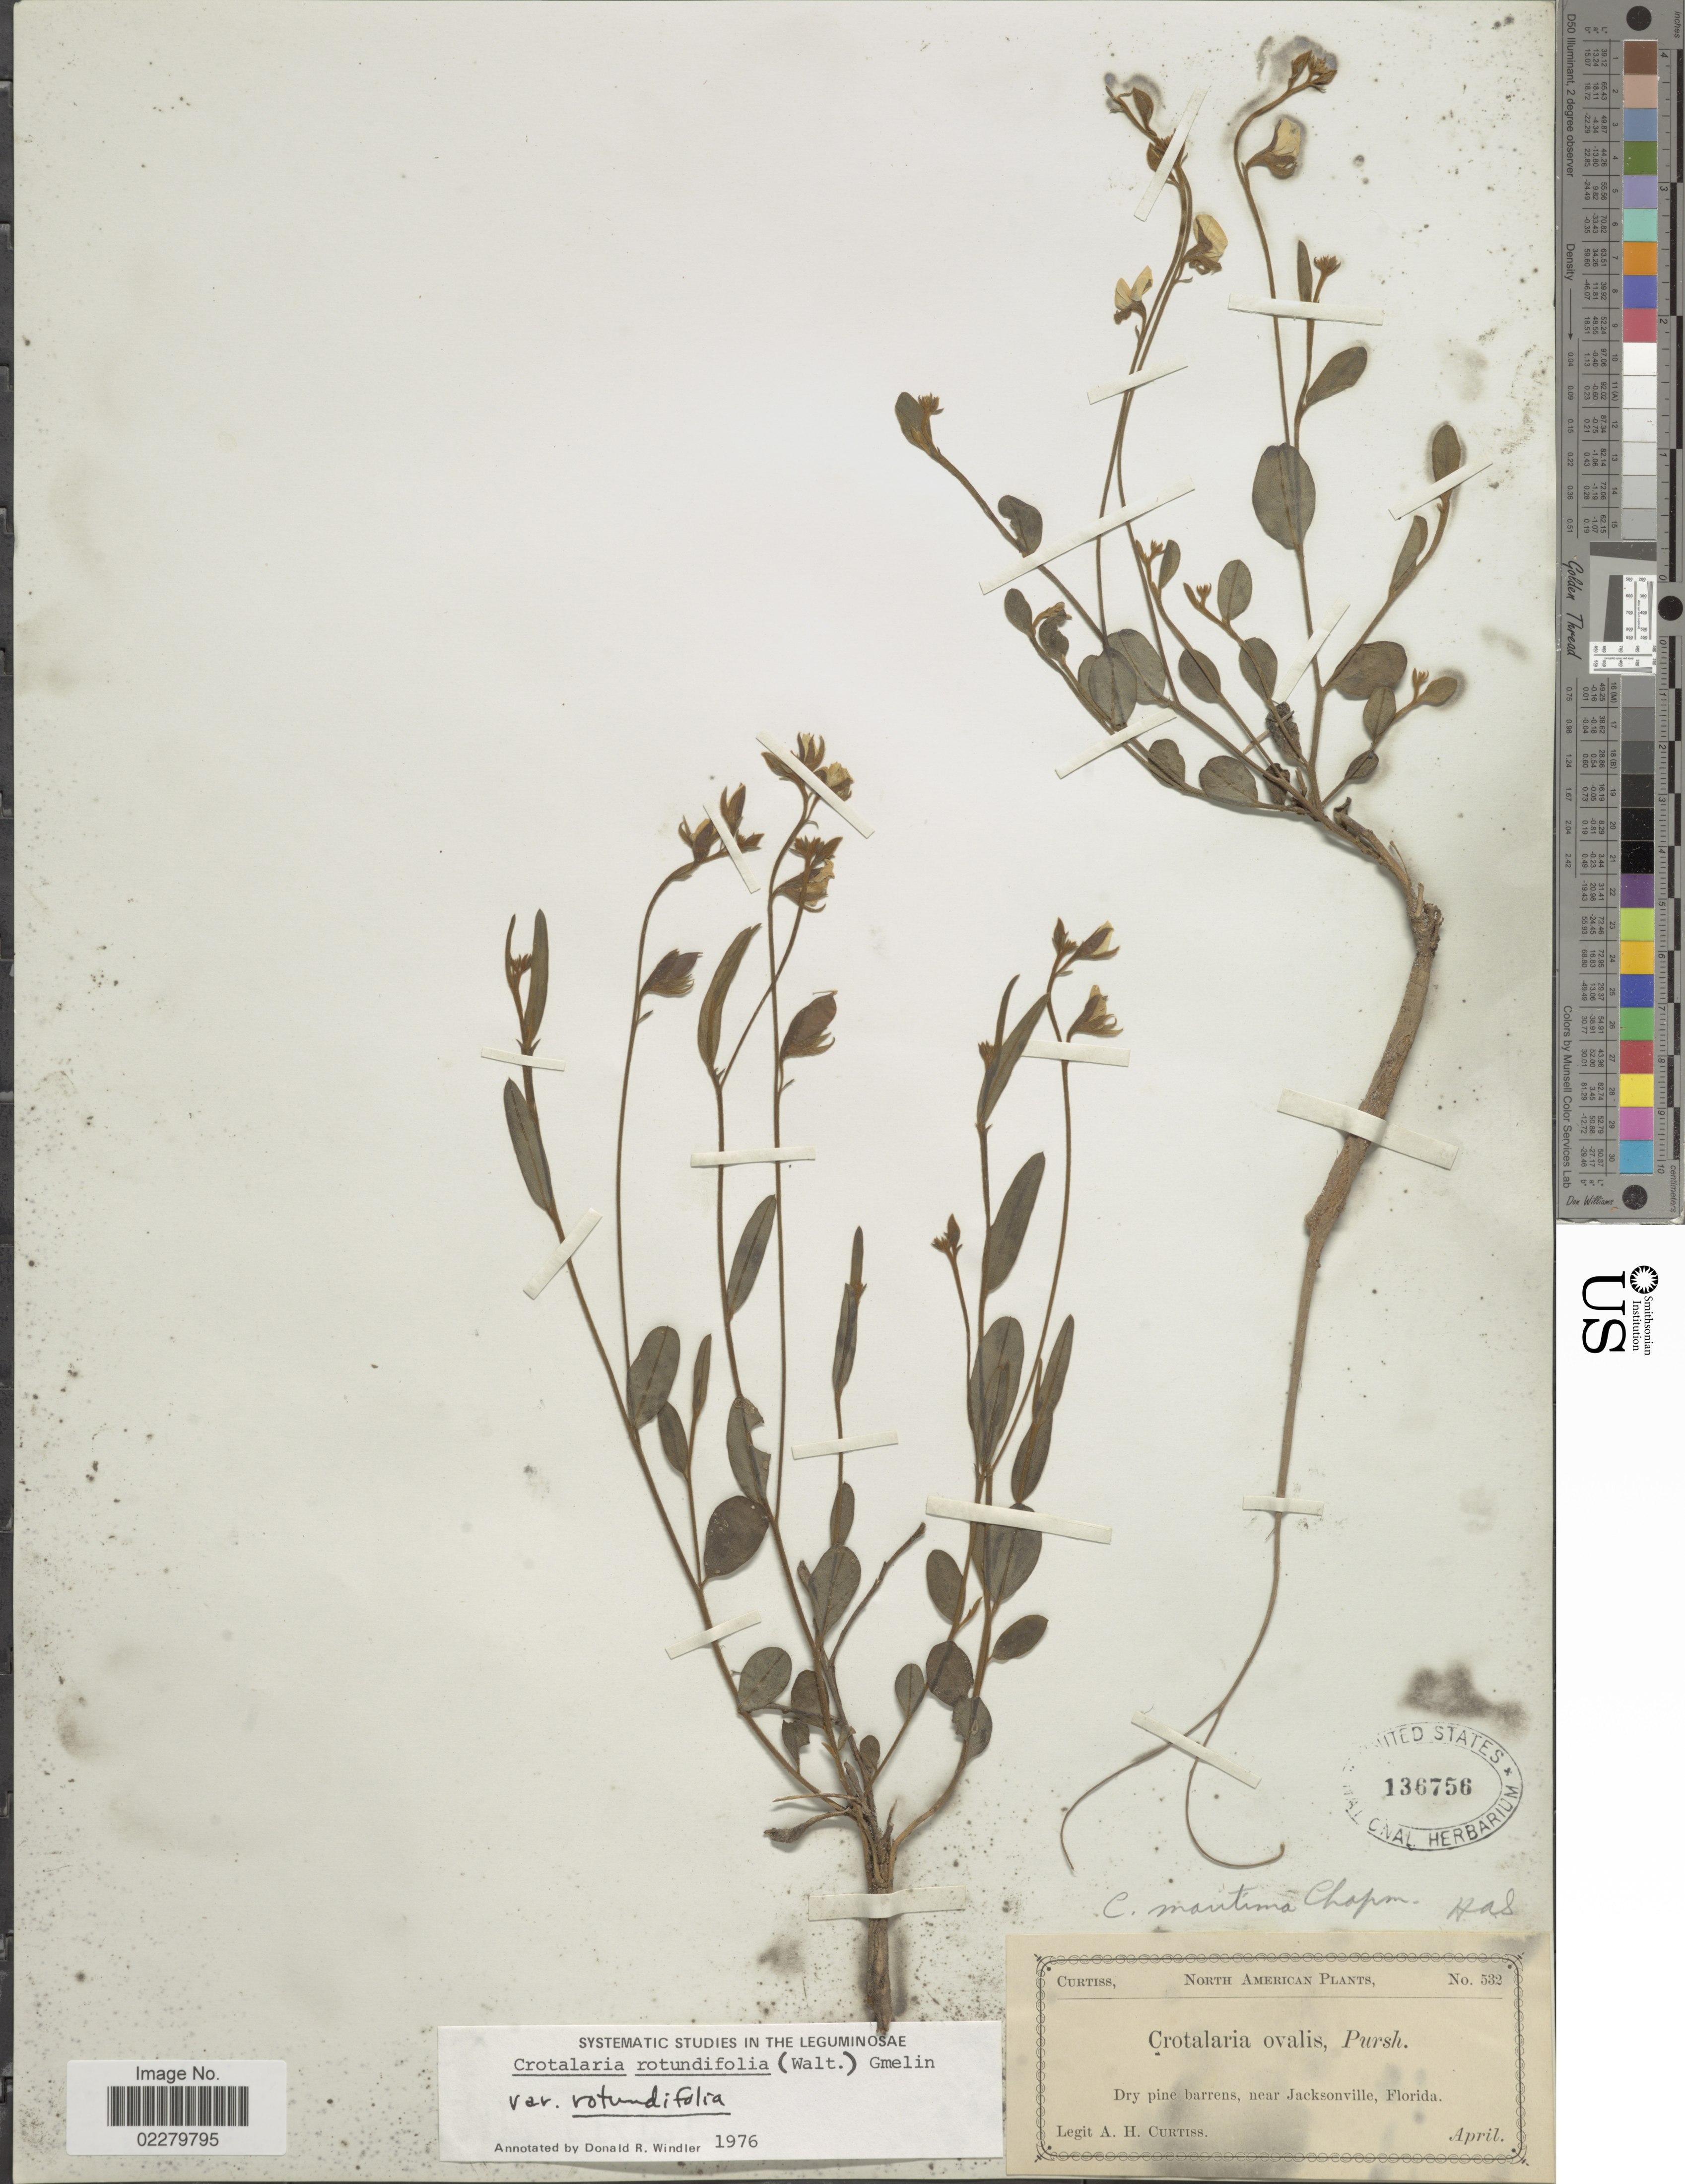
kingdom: Plantae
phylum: Tracheophyta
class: Magnoliopsida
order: Fabales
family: Fabaceae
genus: Crotalaria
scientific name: Crotalaria rotundifolia var. rotundifolia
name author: (Walter) J.F. Gmel.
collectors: A. H. Curtiss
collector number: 532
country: United States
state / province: Florida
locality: near Jacksonville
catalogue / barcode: US 136756